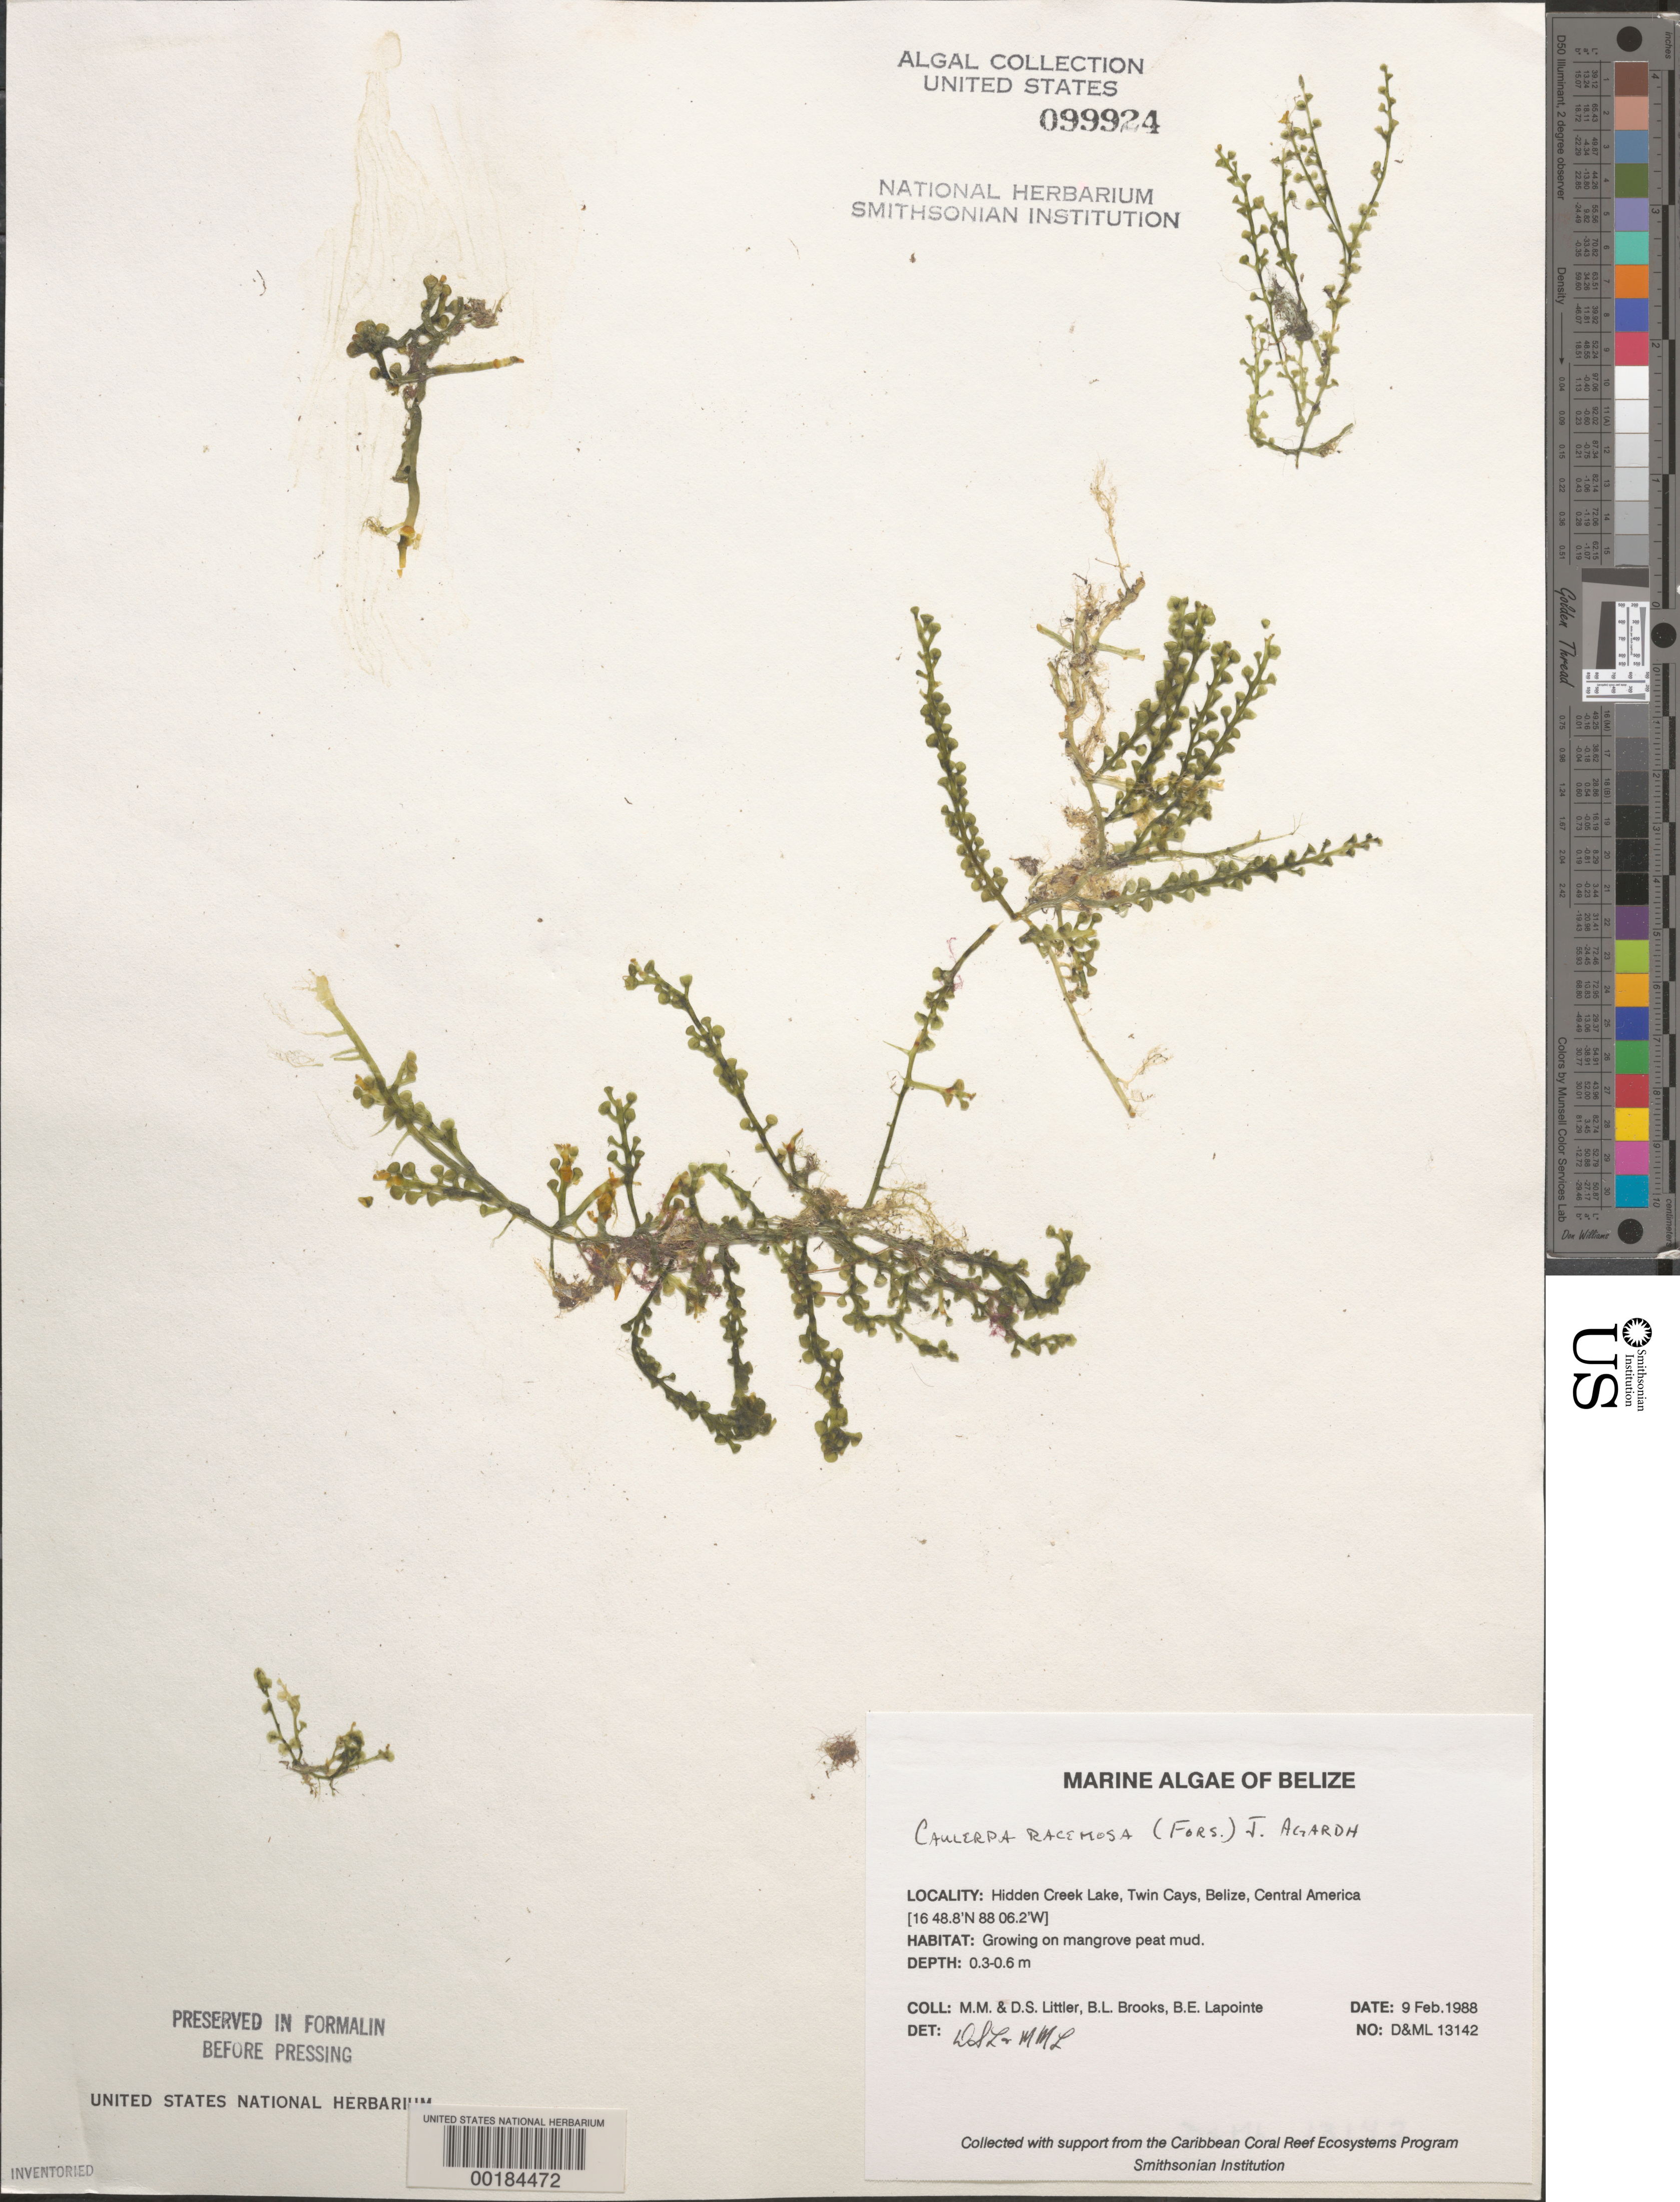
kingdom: Plantae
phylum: Chlorophyta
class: Ulvophyceae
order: Bryopsidales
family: Caulerpaceae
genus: Caulerpa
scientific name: Caulerpa racemosa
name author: (Forssk.) J. Agardh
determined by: Littler, D. S.; Littler, M. M.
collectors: D. S. Littler, M. M. Littler, B. Brooks & B. Lapointe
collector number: D&ML 13142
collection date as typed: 09 Feb 1988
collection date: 1988-02-09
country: Belize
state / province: Stann Creek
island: Twin Cays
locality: Hidden Creek Lake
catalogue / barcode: US 99924